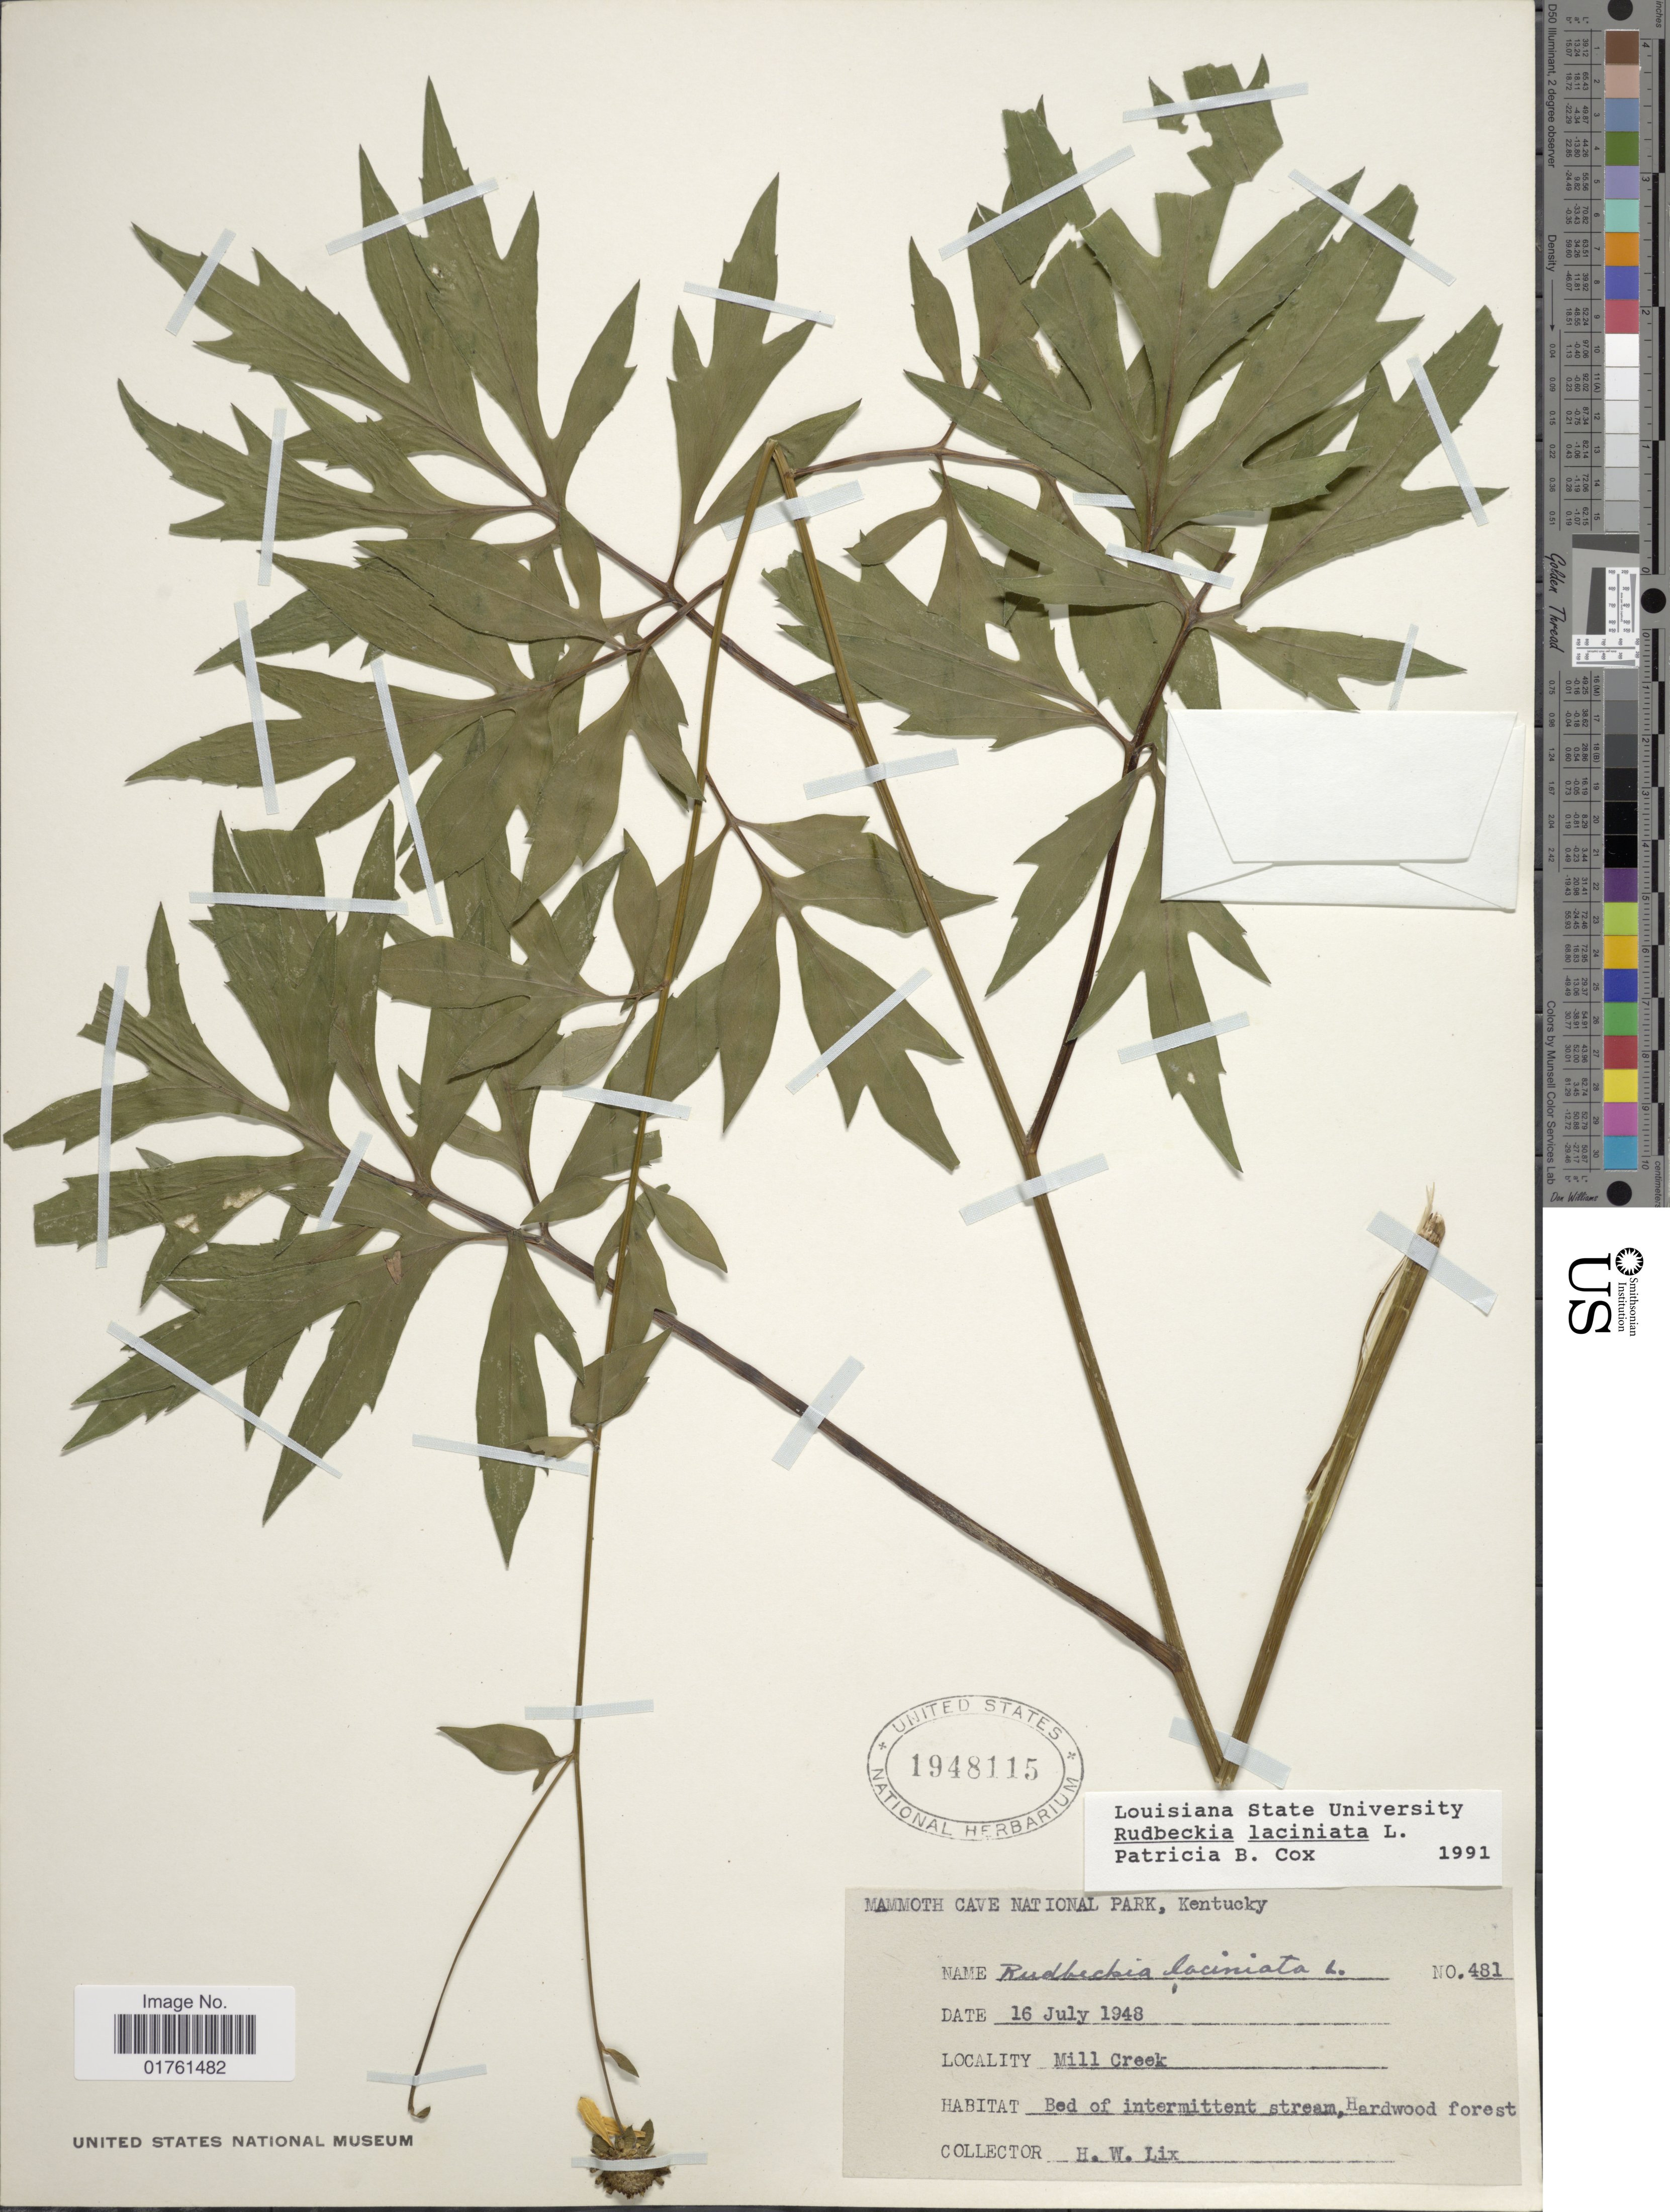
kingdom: Plantae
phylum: Tracheophyta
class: Magnoliopsida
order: Asterales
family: Asteraceae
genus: Rudbeckia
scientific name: Rudbeckia laciniata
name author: L.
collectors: H. W. Lix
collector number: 481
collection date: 1948-07-16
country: United States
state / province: Kentucky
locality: Mammoth Cave National Park, Mill Creek, Bed of intermittent stream, Hardwood forest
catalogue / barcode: US 1948115